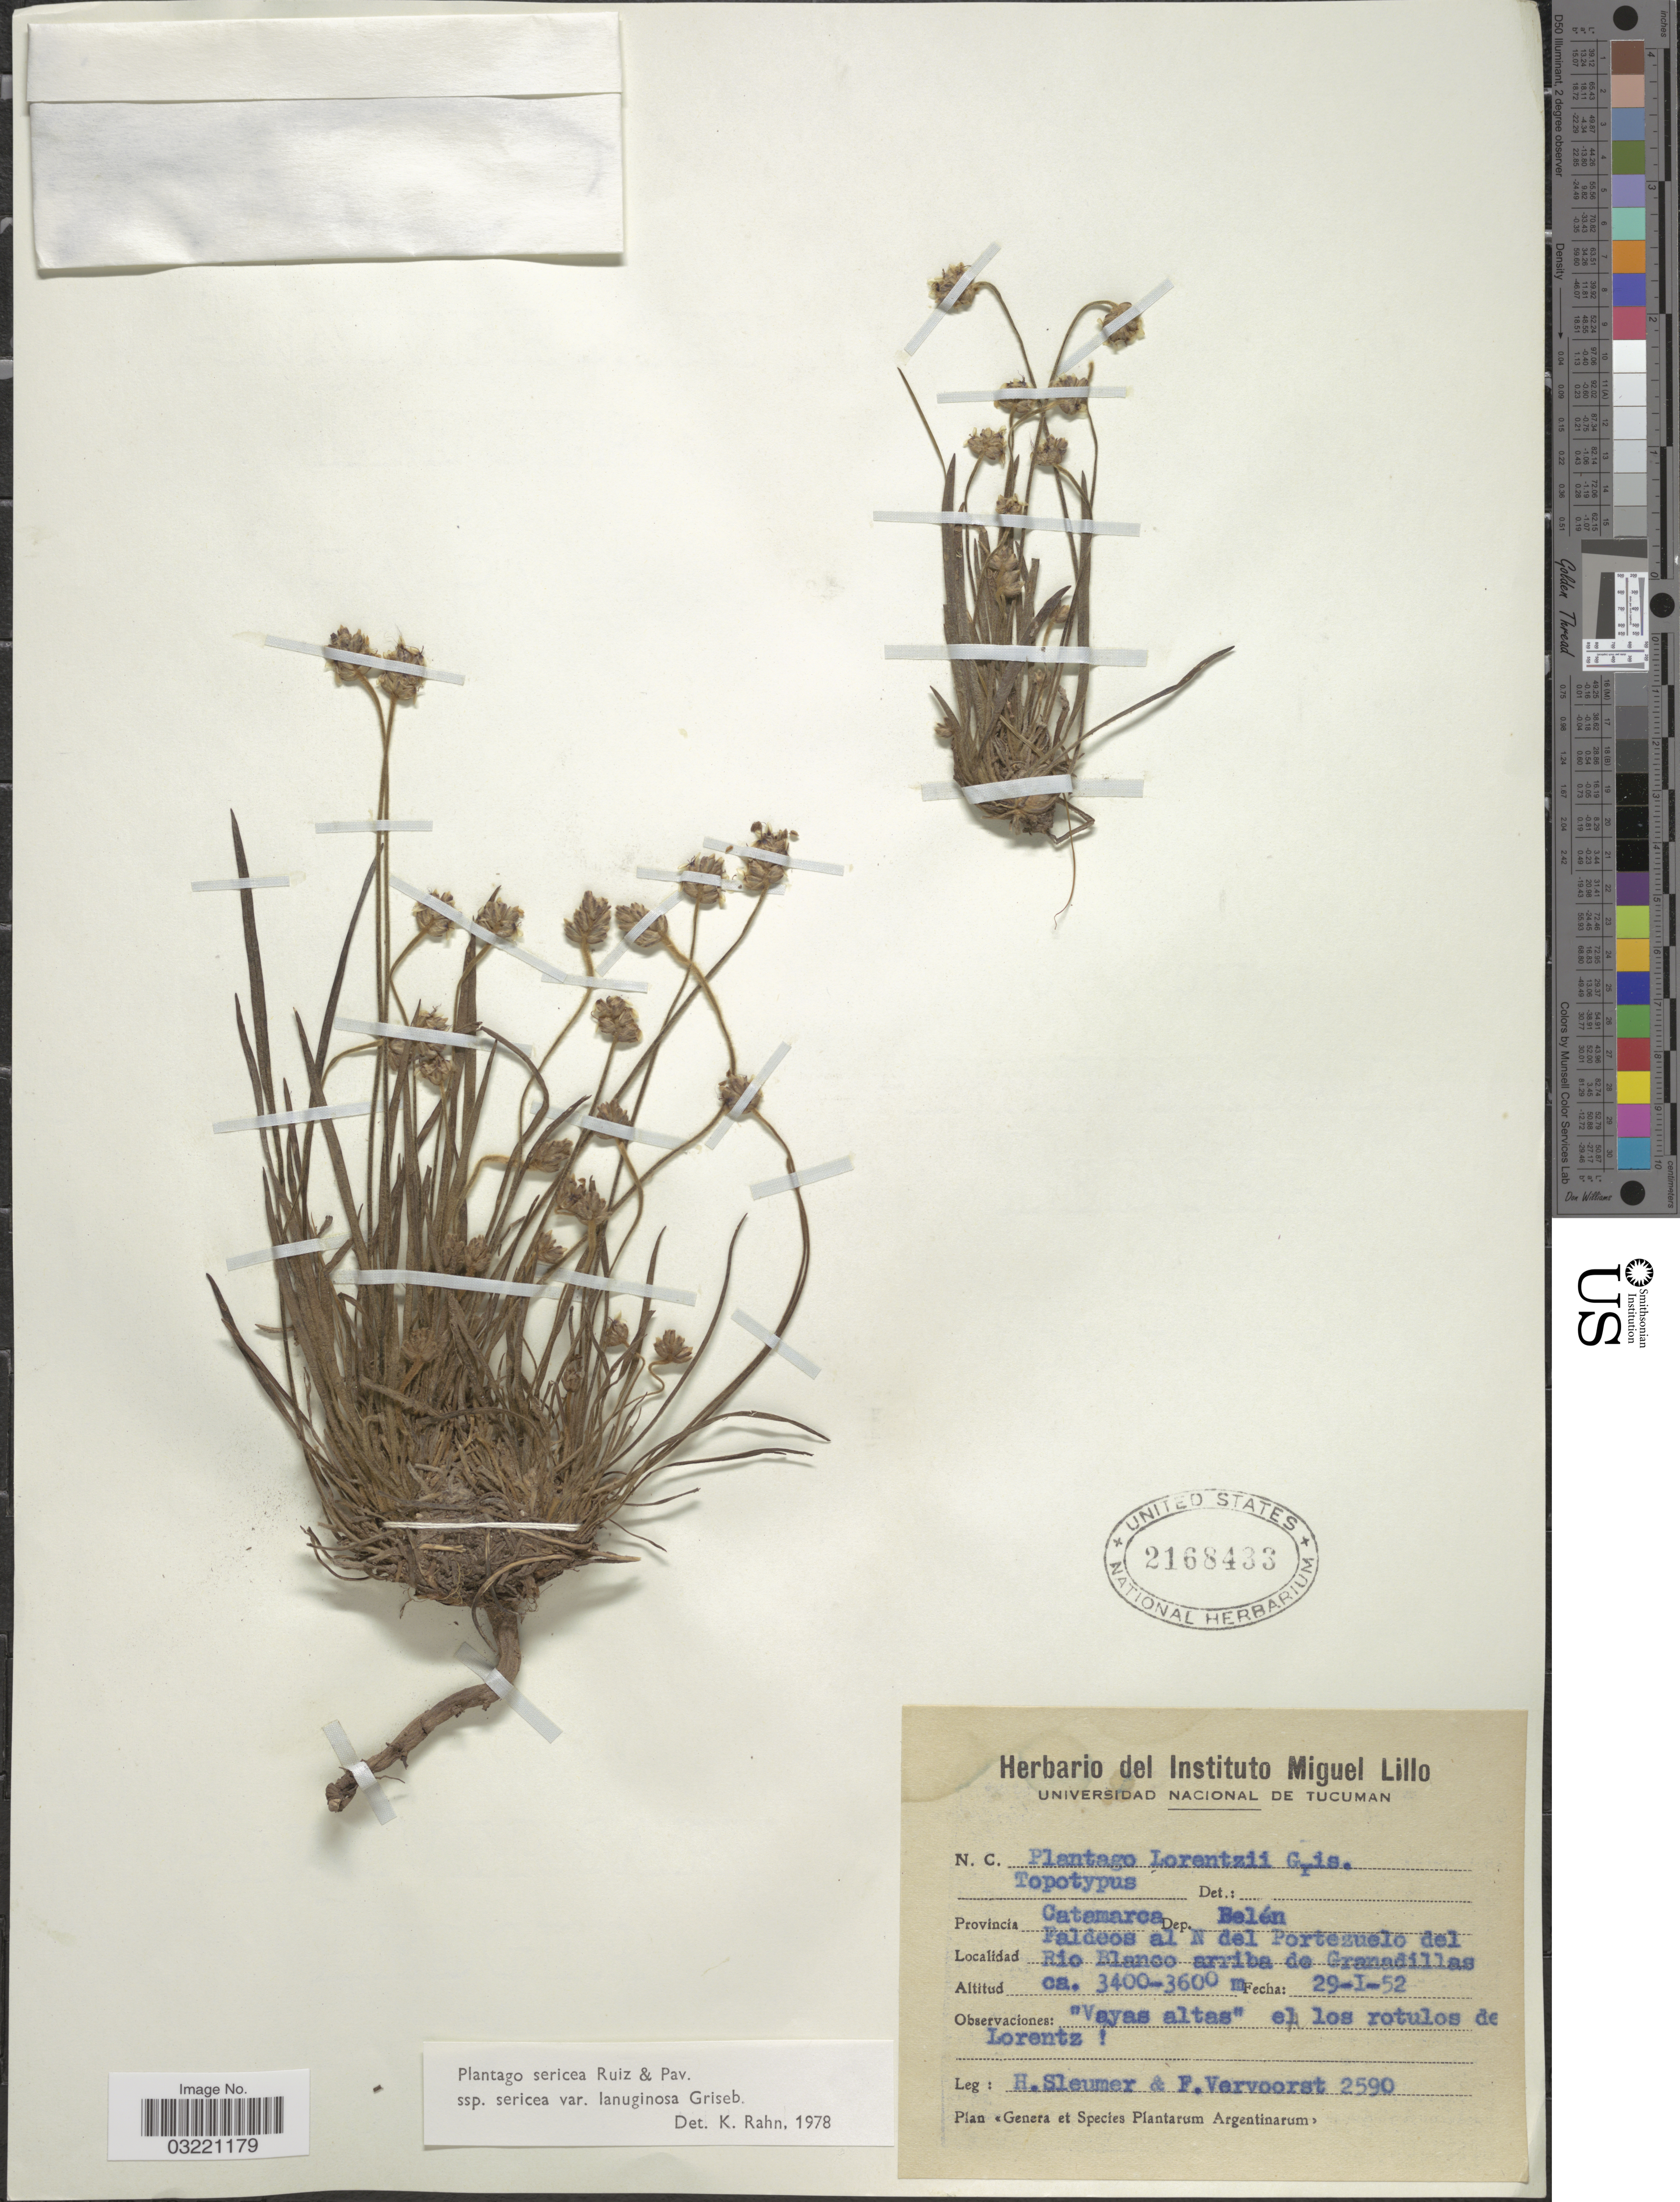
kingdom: Plantae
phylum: Tracheophyta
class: Magnoliopsida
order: Lamiales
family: Plantaginaceae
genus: Plantago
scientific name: Plantago sericea var. lanuginosa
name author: Griseb.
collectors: H. O. Sleumer & F. Vervoorst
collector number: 2590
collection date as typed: Transcribed d/m/y: 29/1/52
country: Argentina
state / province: Catamarca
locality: Dep. Belén. Faldeos al N del Portezuelo del Rio Blanco arriba de Granadillas.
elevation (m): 3400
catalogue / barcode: US 2168433